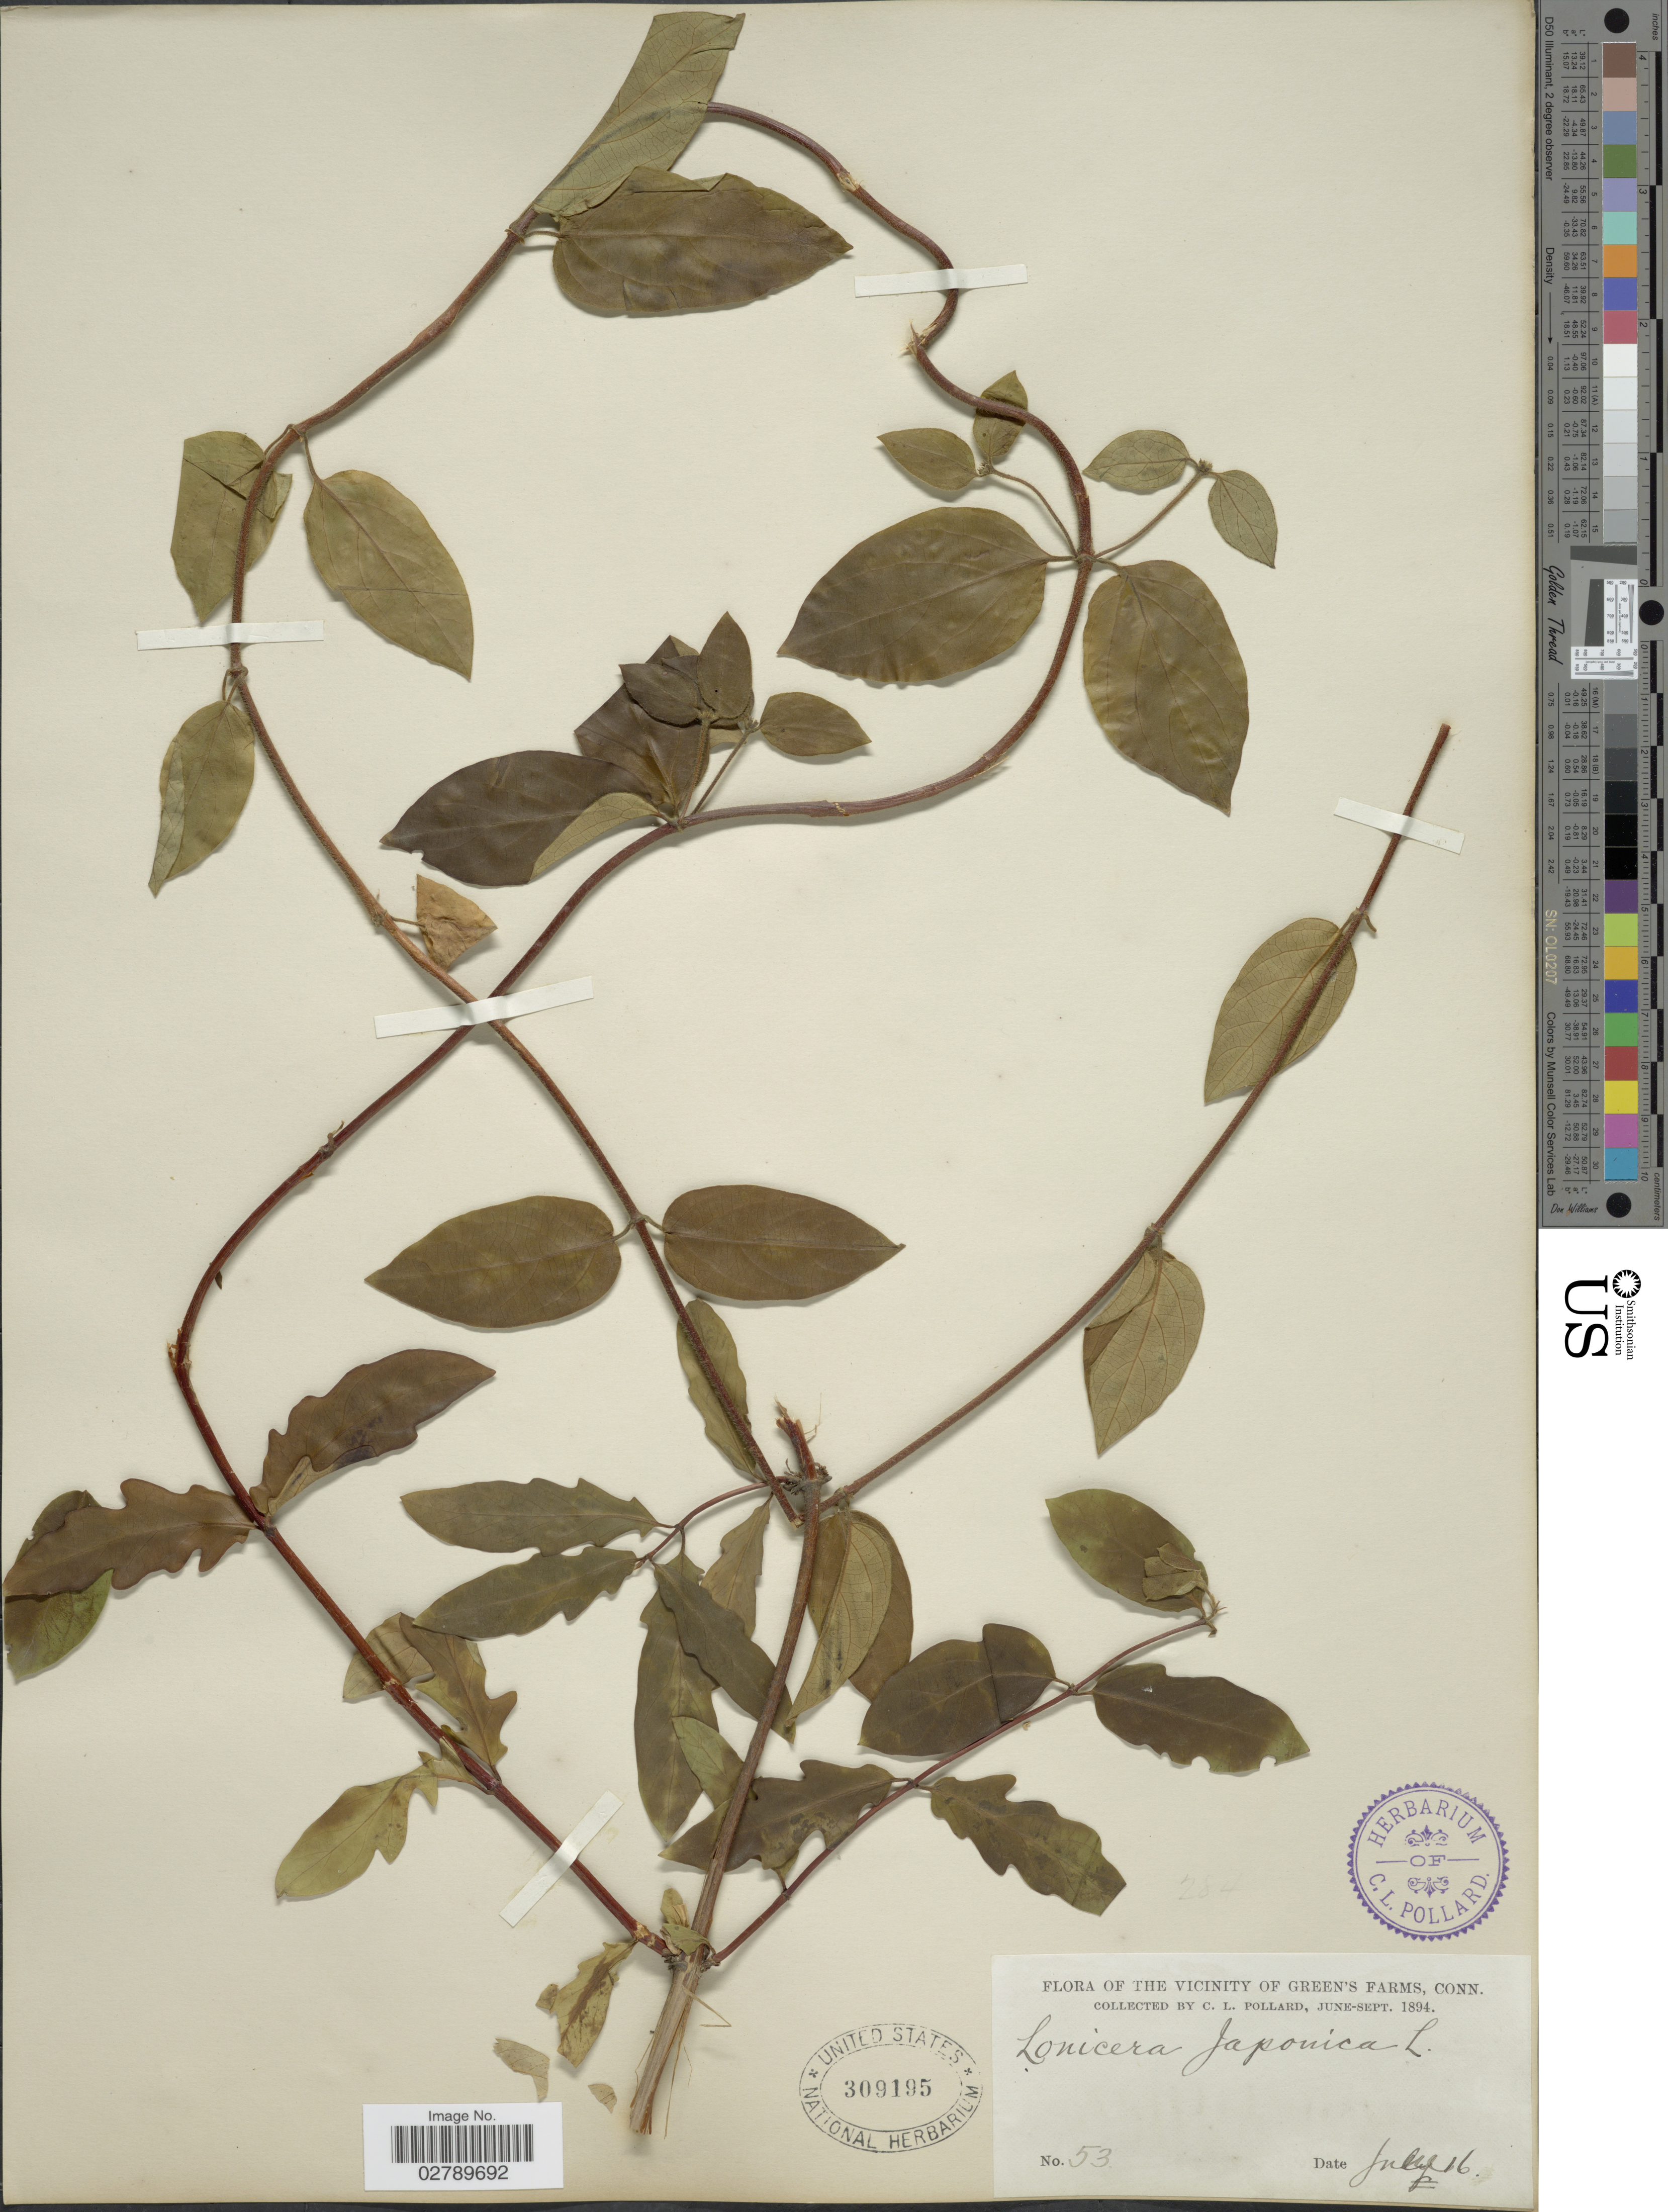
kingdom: Plantae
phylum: Tracheophyta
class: Magnoliopsida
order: Dipsacales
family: Caprifoliaceae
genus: Lonicera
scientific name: Lonicera japonica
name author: Thunb.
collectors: C. L. Pollard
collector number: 53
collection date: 1894-07-16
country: United States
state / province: Connecticut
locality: The vicinity of Green's Farms.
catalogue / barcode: US 309195